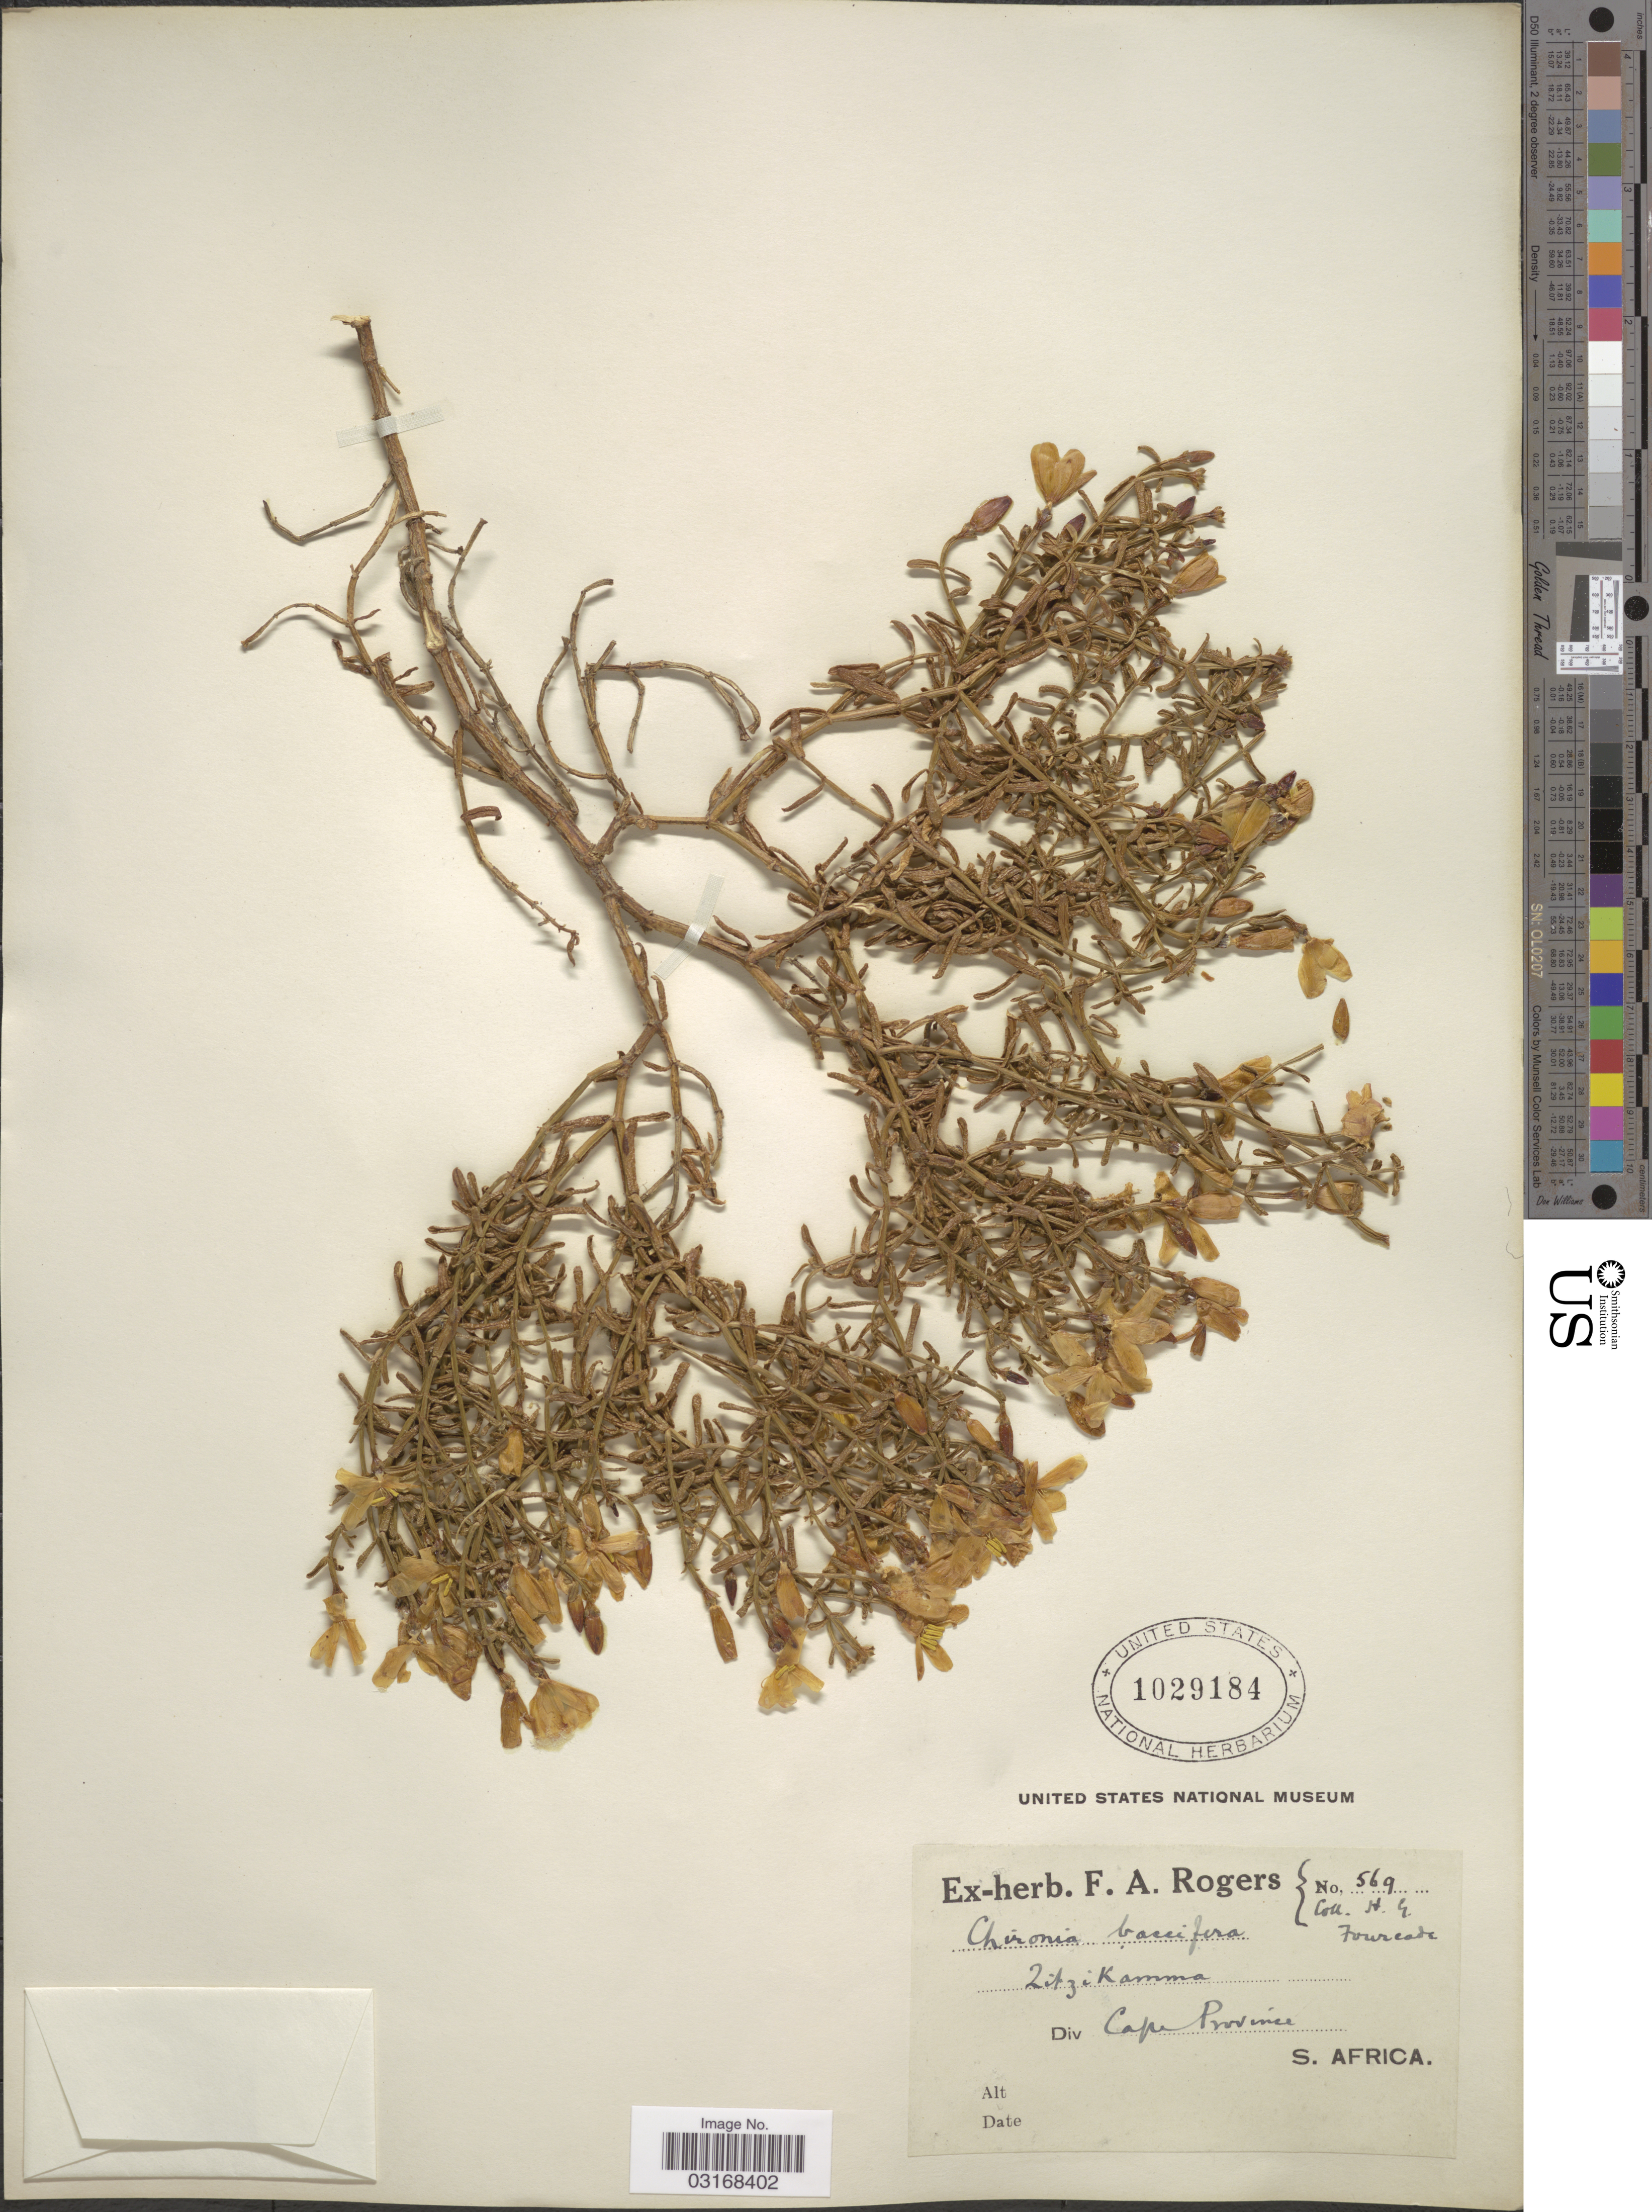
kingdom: Plantae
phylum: Tracheophyta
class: Magnoliopsida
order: Gentianales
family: Gentianaceae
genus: Chironia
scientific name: Chironia baccifera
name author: L.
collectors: H. G. Fourcade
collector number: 569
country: South Africa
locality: Zitzi Kamma. Div. Cape Province. S. Africa.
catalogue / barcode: US 1029184